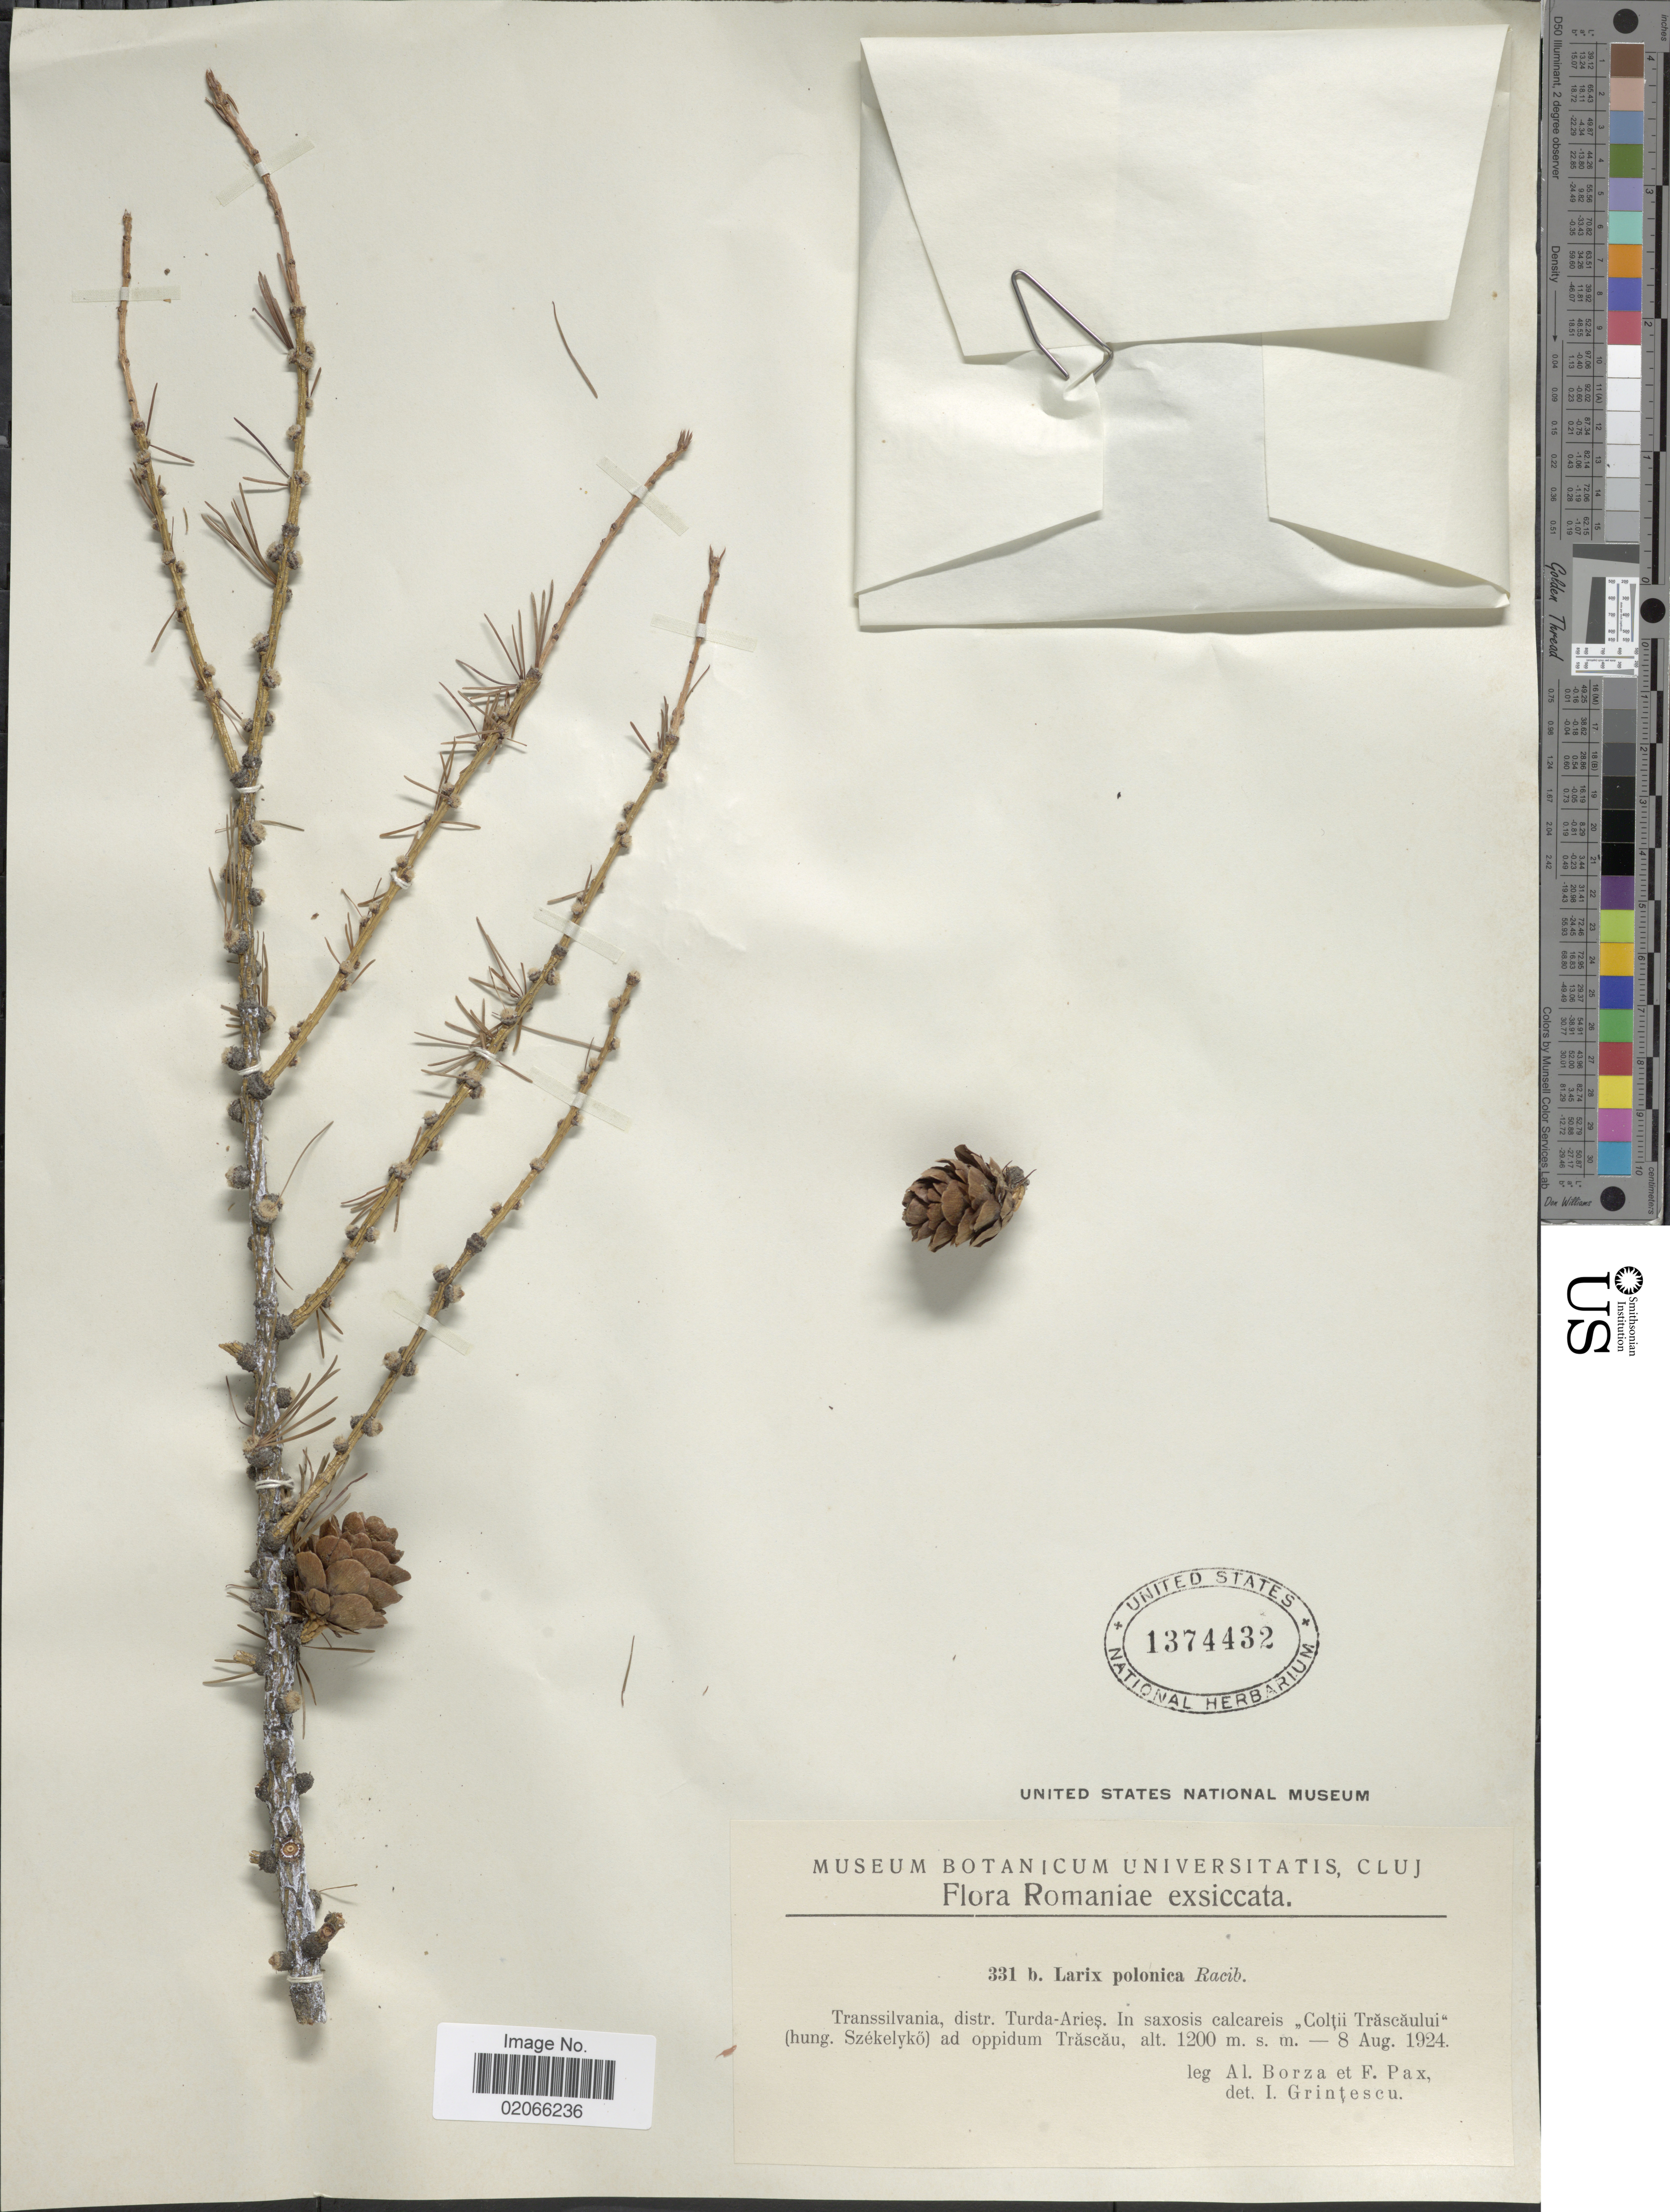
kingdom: Plantae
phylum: Tracheophyta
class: Pinopsida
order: Pinales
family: Pinaceae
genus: Larix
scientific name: Larix polonica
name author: Racib. ex Wóycicki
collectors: A. Borza & F. Pax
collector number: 331b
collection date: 1924-08-08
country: Romania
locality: Transsilvania, distr. Turda-Aries, in saxosis calcareis ,,Coltii Trascaului (hung. Szekelyko) Ad oppidum Trascau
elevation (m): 1200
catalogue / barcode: US 1374432